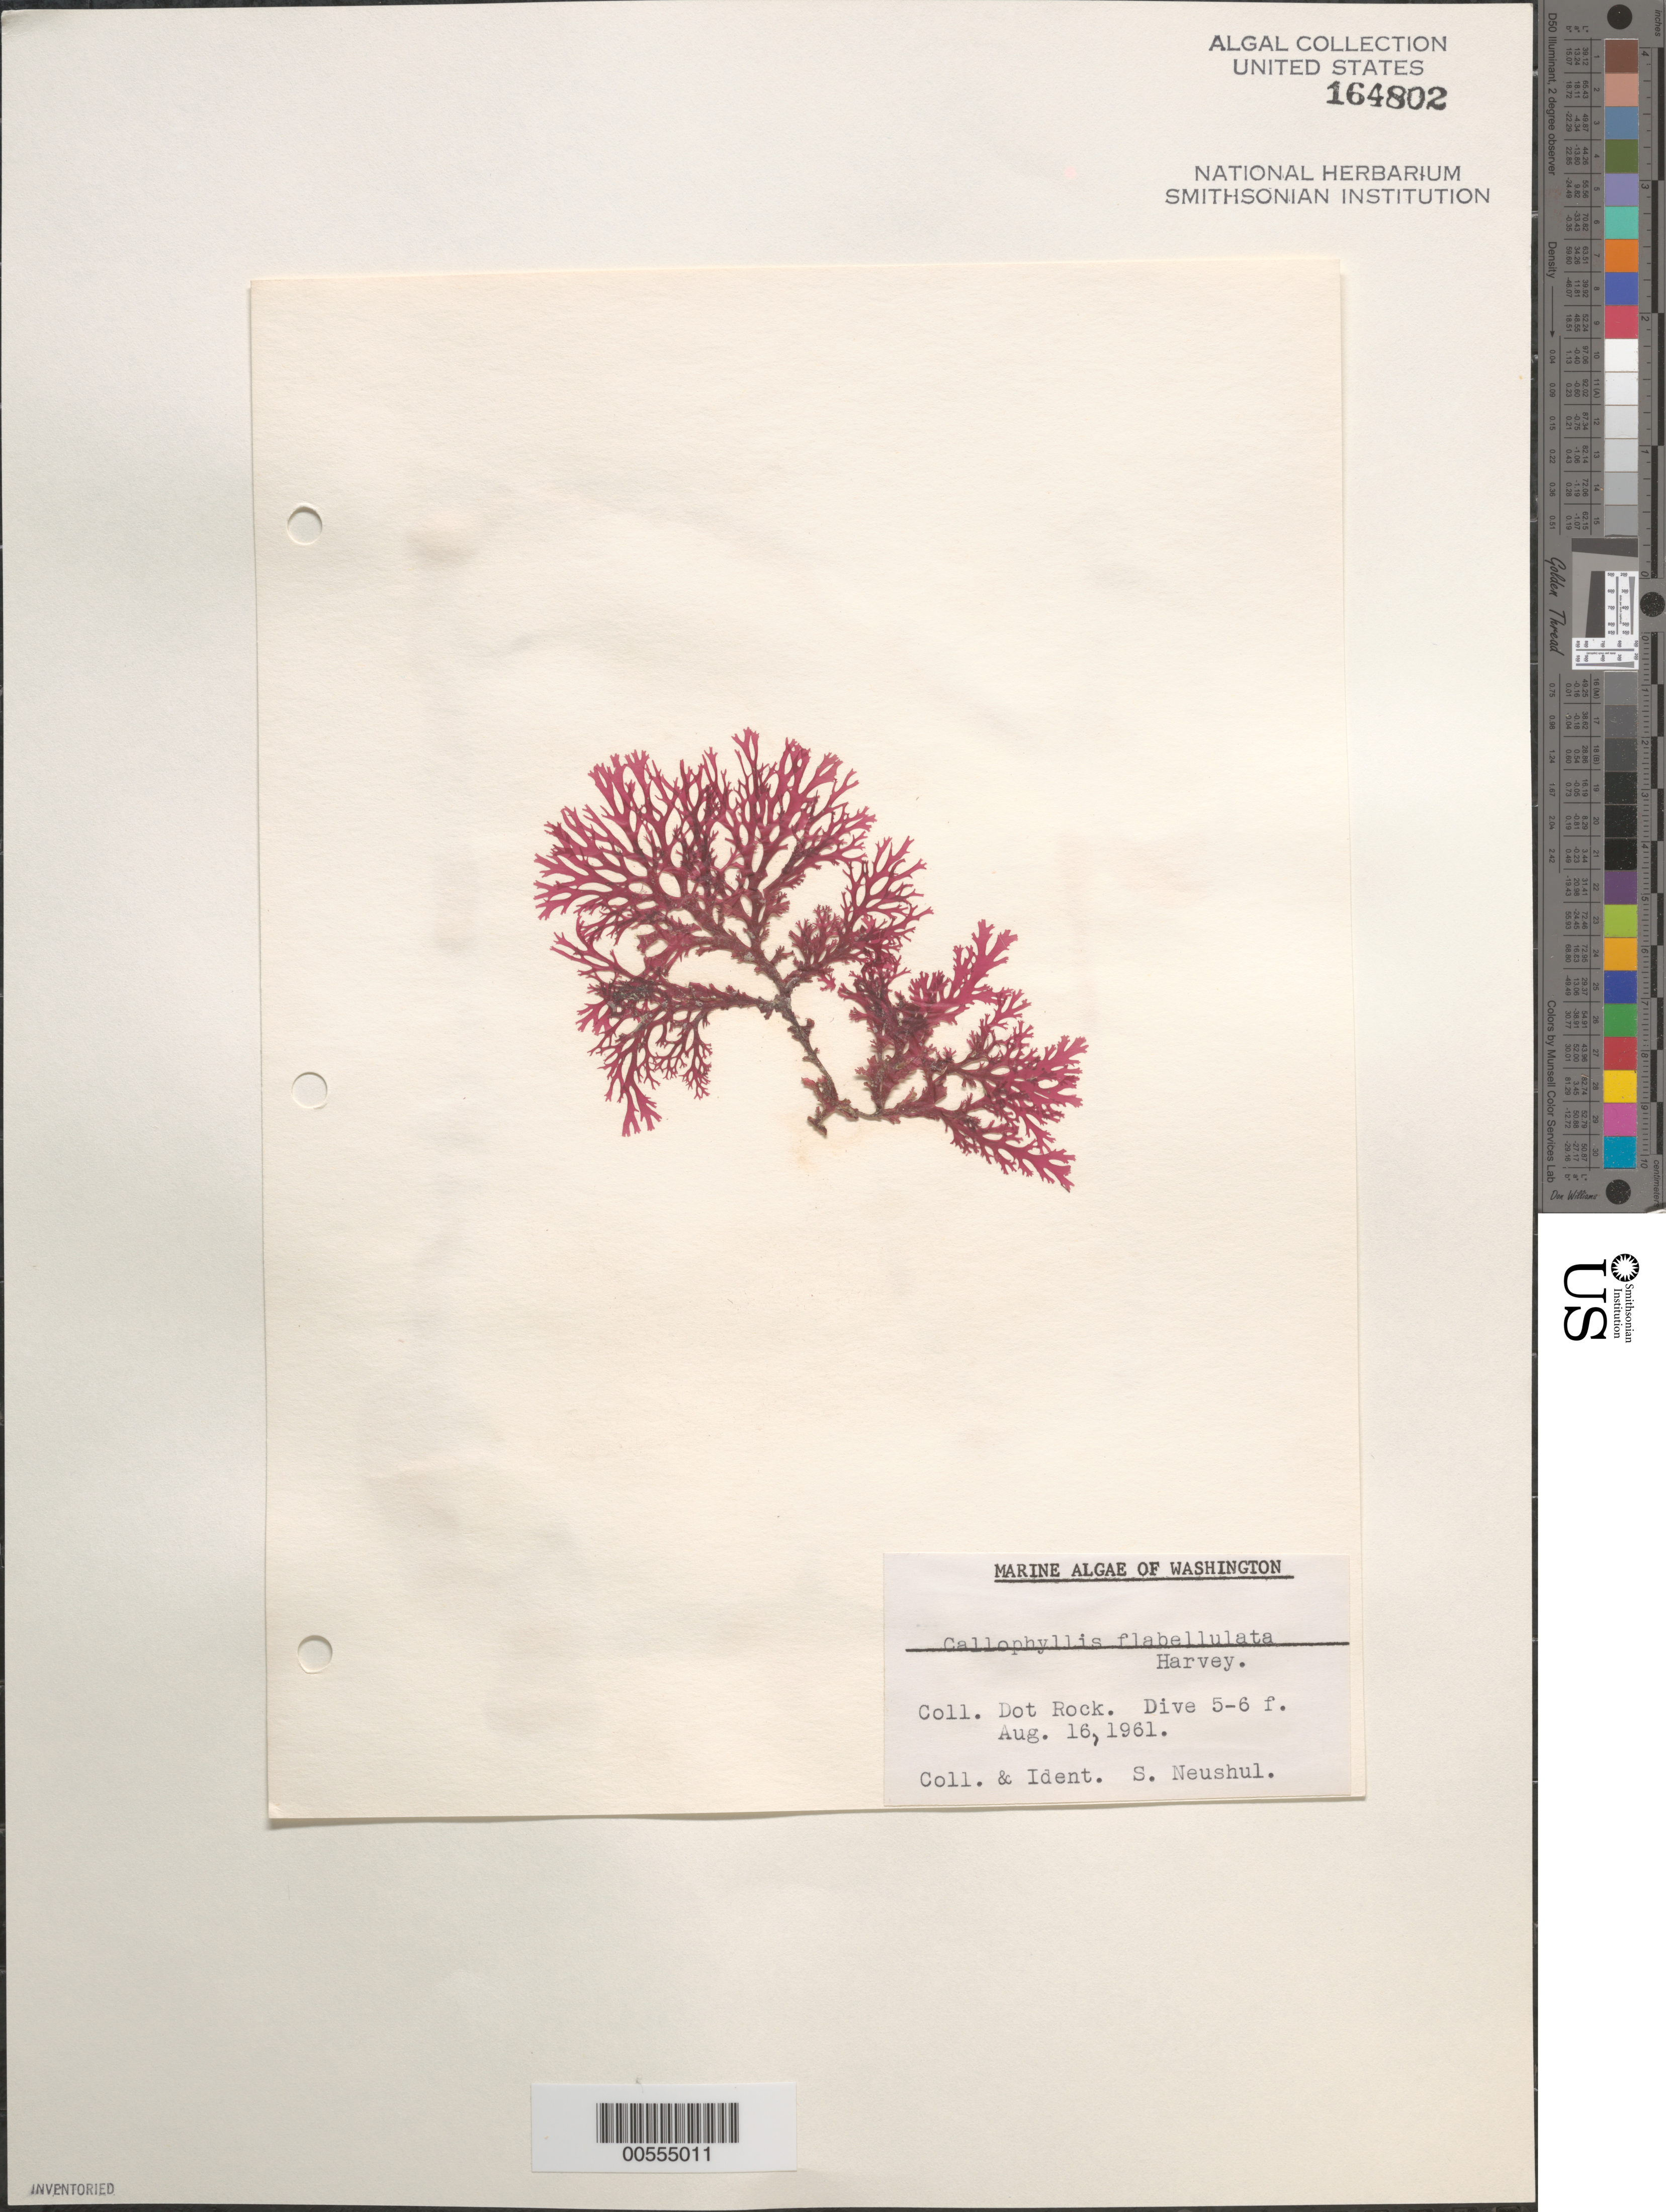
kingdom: Plantae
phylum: Rhodophyta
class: Florideophyceae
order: Gigartinales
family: Kallymeniaceae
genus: Callophyllis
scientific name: Callophyllis flabellulata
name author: Harv.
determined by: Neushul, S.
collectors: S. Neushul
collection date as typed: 16 Aug 1961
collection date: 1961-08-16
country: United States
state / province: Washington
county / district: San Juan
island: San Juan Islands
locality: Dot Rock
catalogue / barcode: US 164802